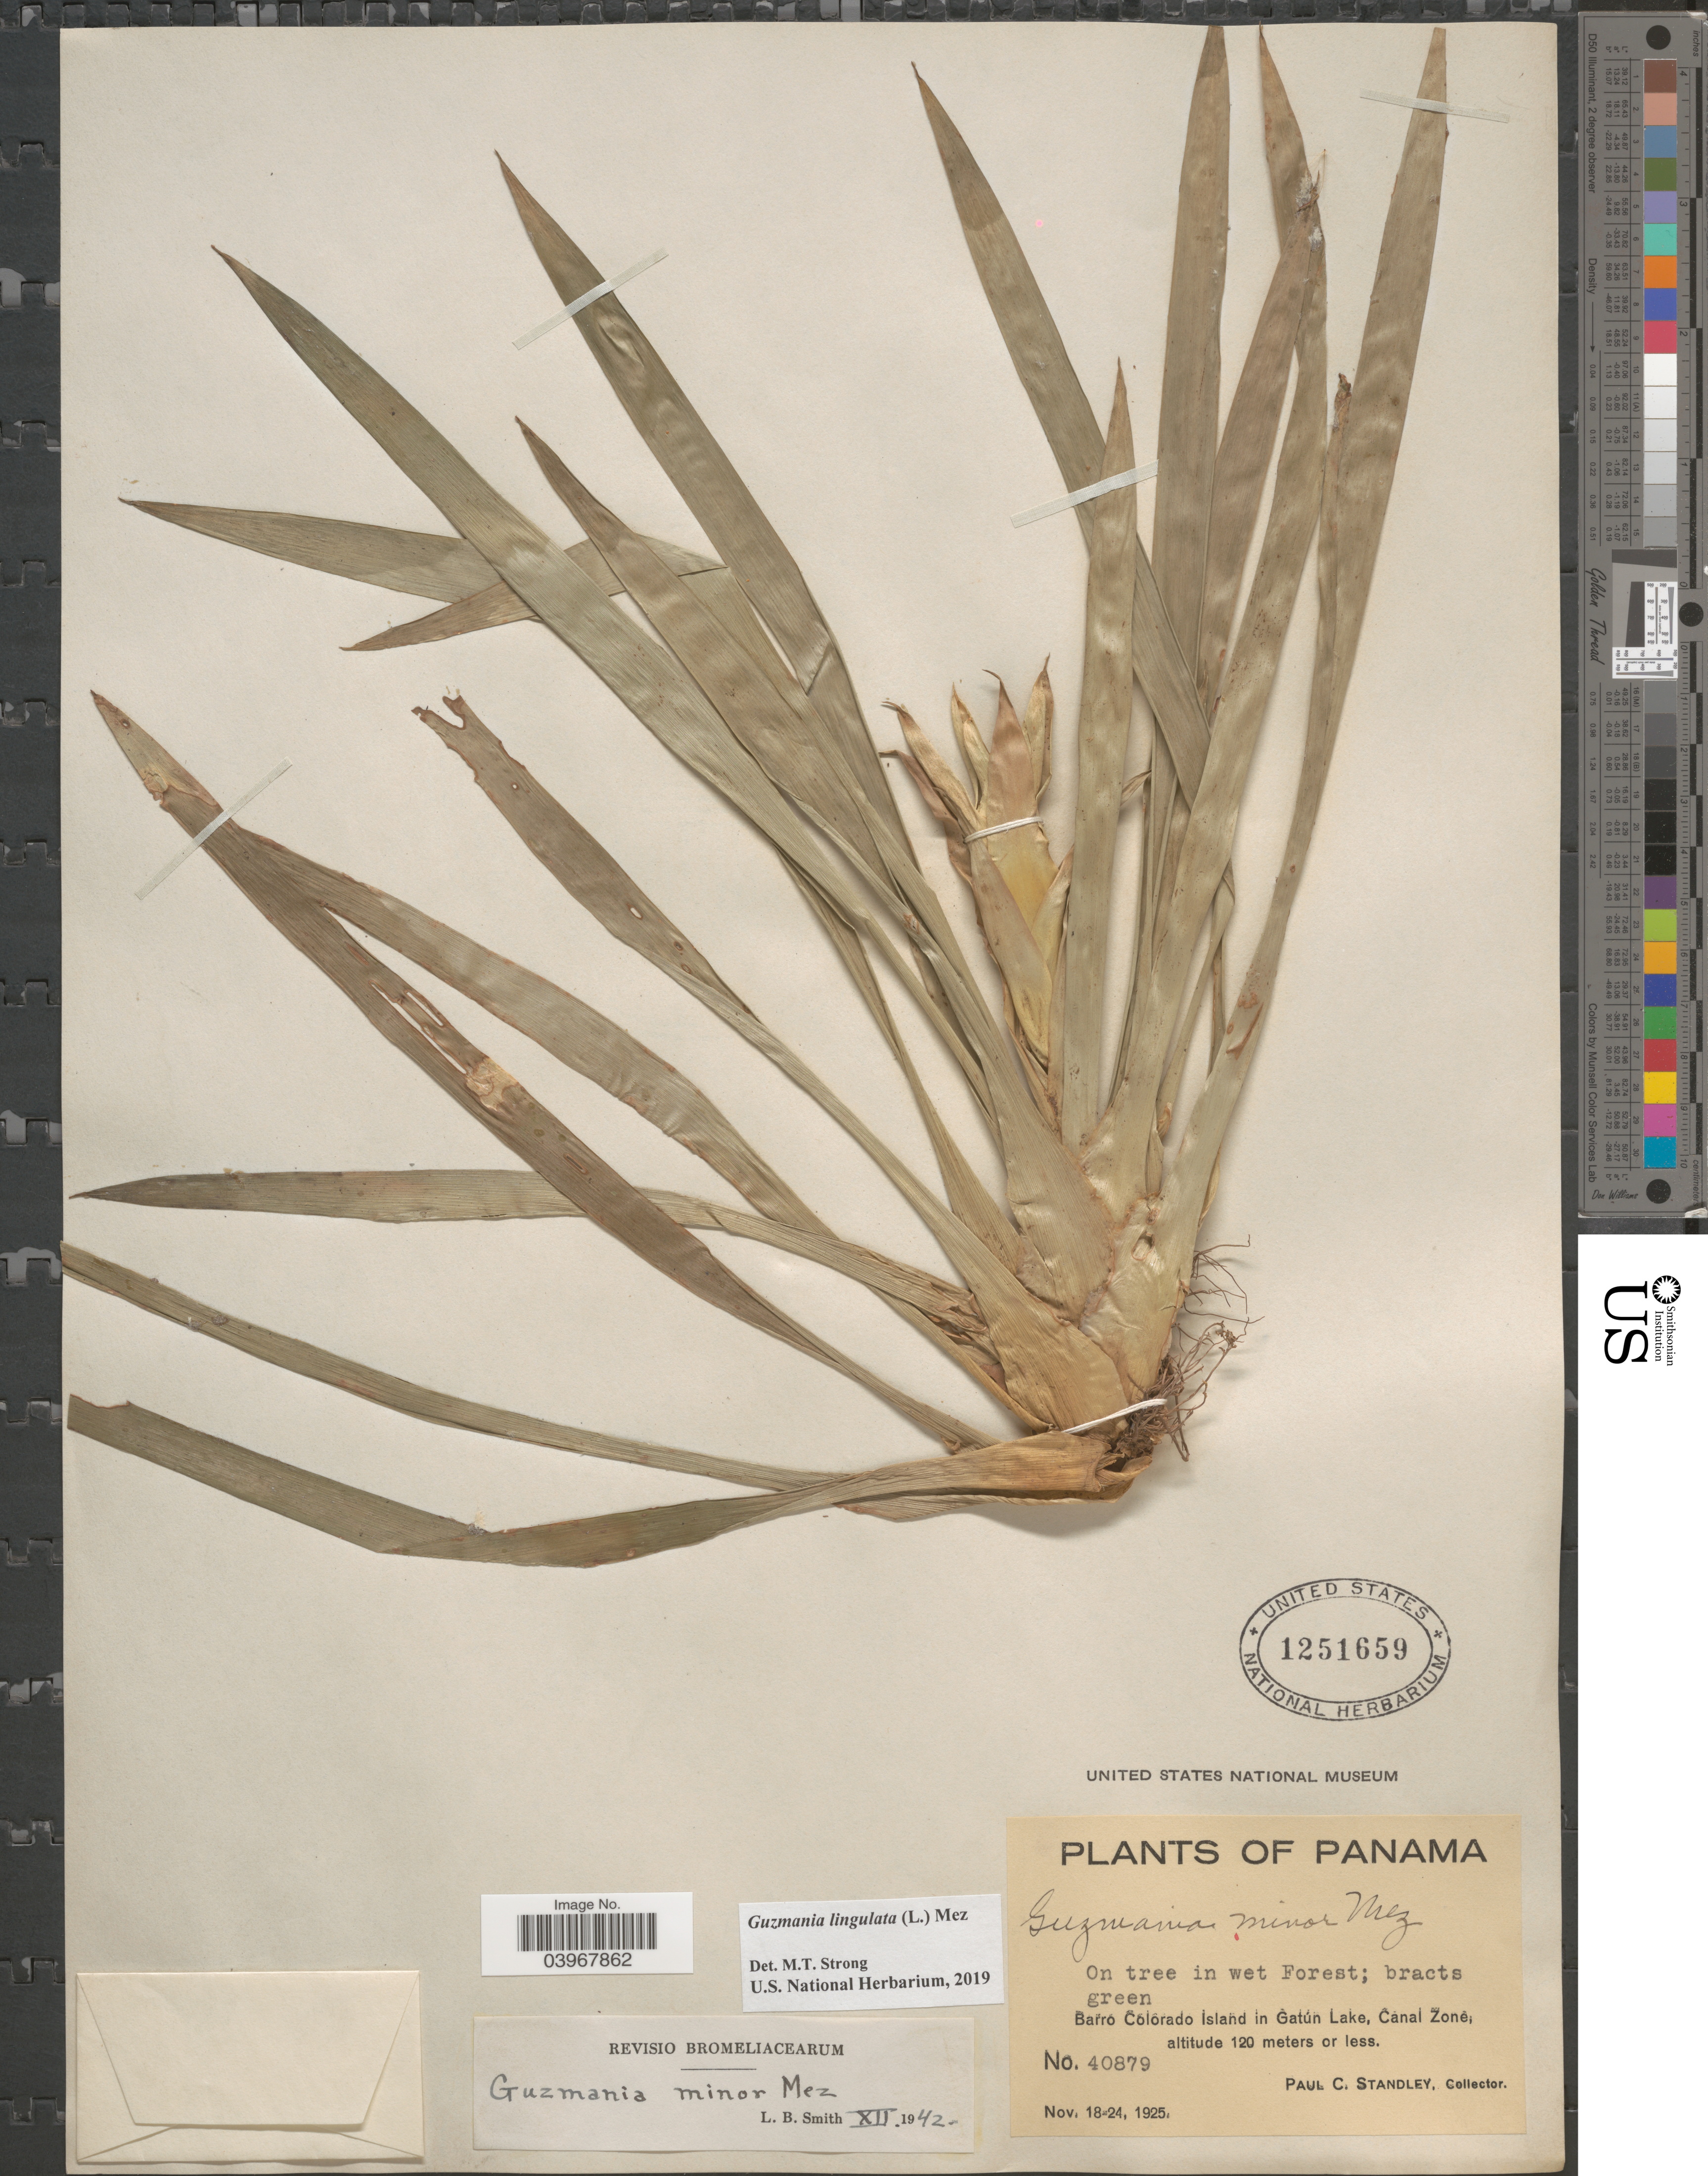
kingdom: Plantae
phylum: Tracheophyta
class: Liliopsida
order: Poales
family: Bromeliaceae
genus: Guzmania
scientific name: Guzmania lingulata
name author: (L.) Mez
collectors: P. C. Standley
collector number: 40879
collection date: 1925-11-18/1925-11-24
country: Panama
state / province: Panamá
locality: Barro Colorado Island in Gatún Lake, Canal Zone.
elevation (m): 120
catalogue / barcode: US 1251659